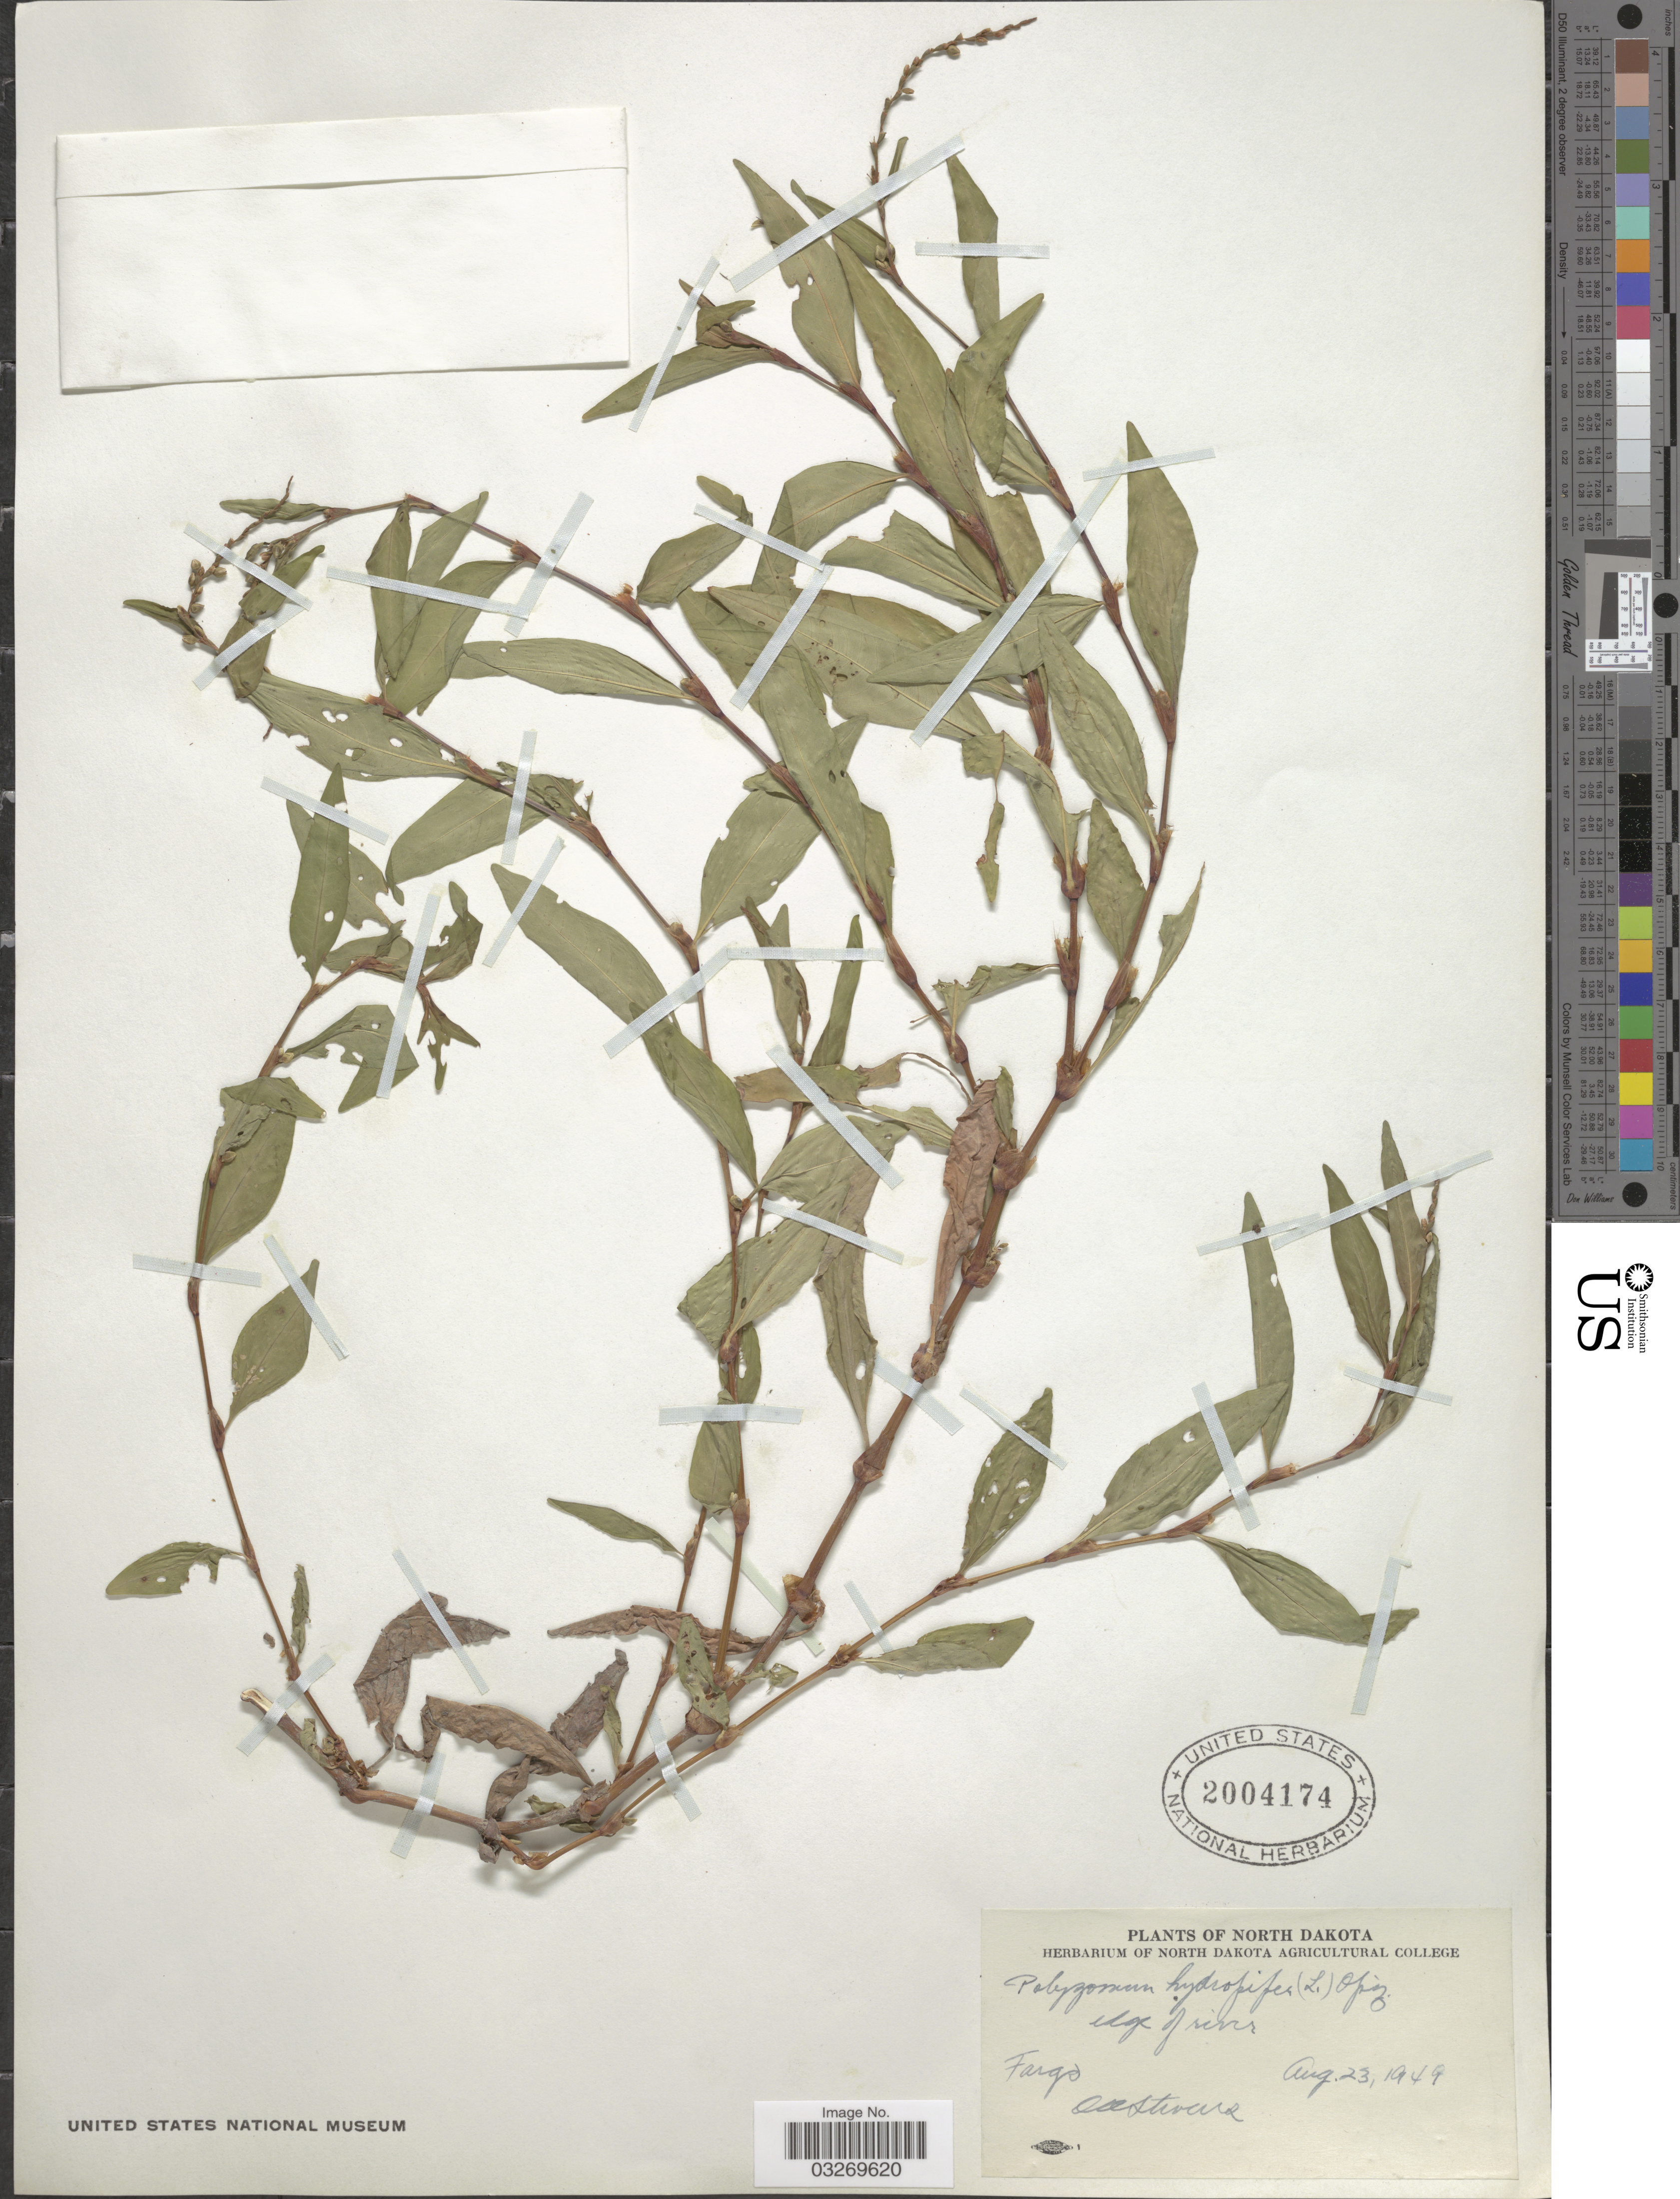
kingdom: Plantae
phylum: Tracheophyta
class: Magnoliopsida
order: Caryophyllales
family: Polygonaceae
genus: Persicaria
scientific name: Persicaria hydropiper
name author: (L.) Delarbre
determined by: Atha, D. E.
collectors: O. A. Stevens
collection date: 1949-08-23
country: United States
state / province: North Dakota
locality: Fargo.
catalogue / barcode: US 2004174